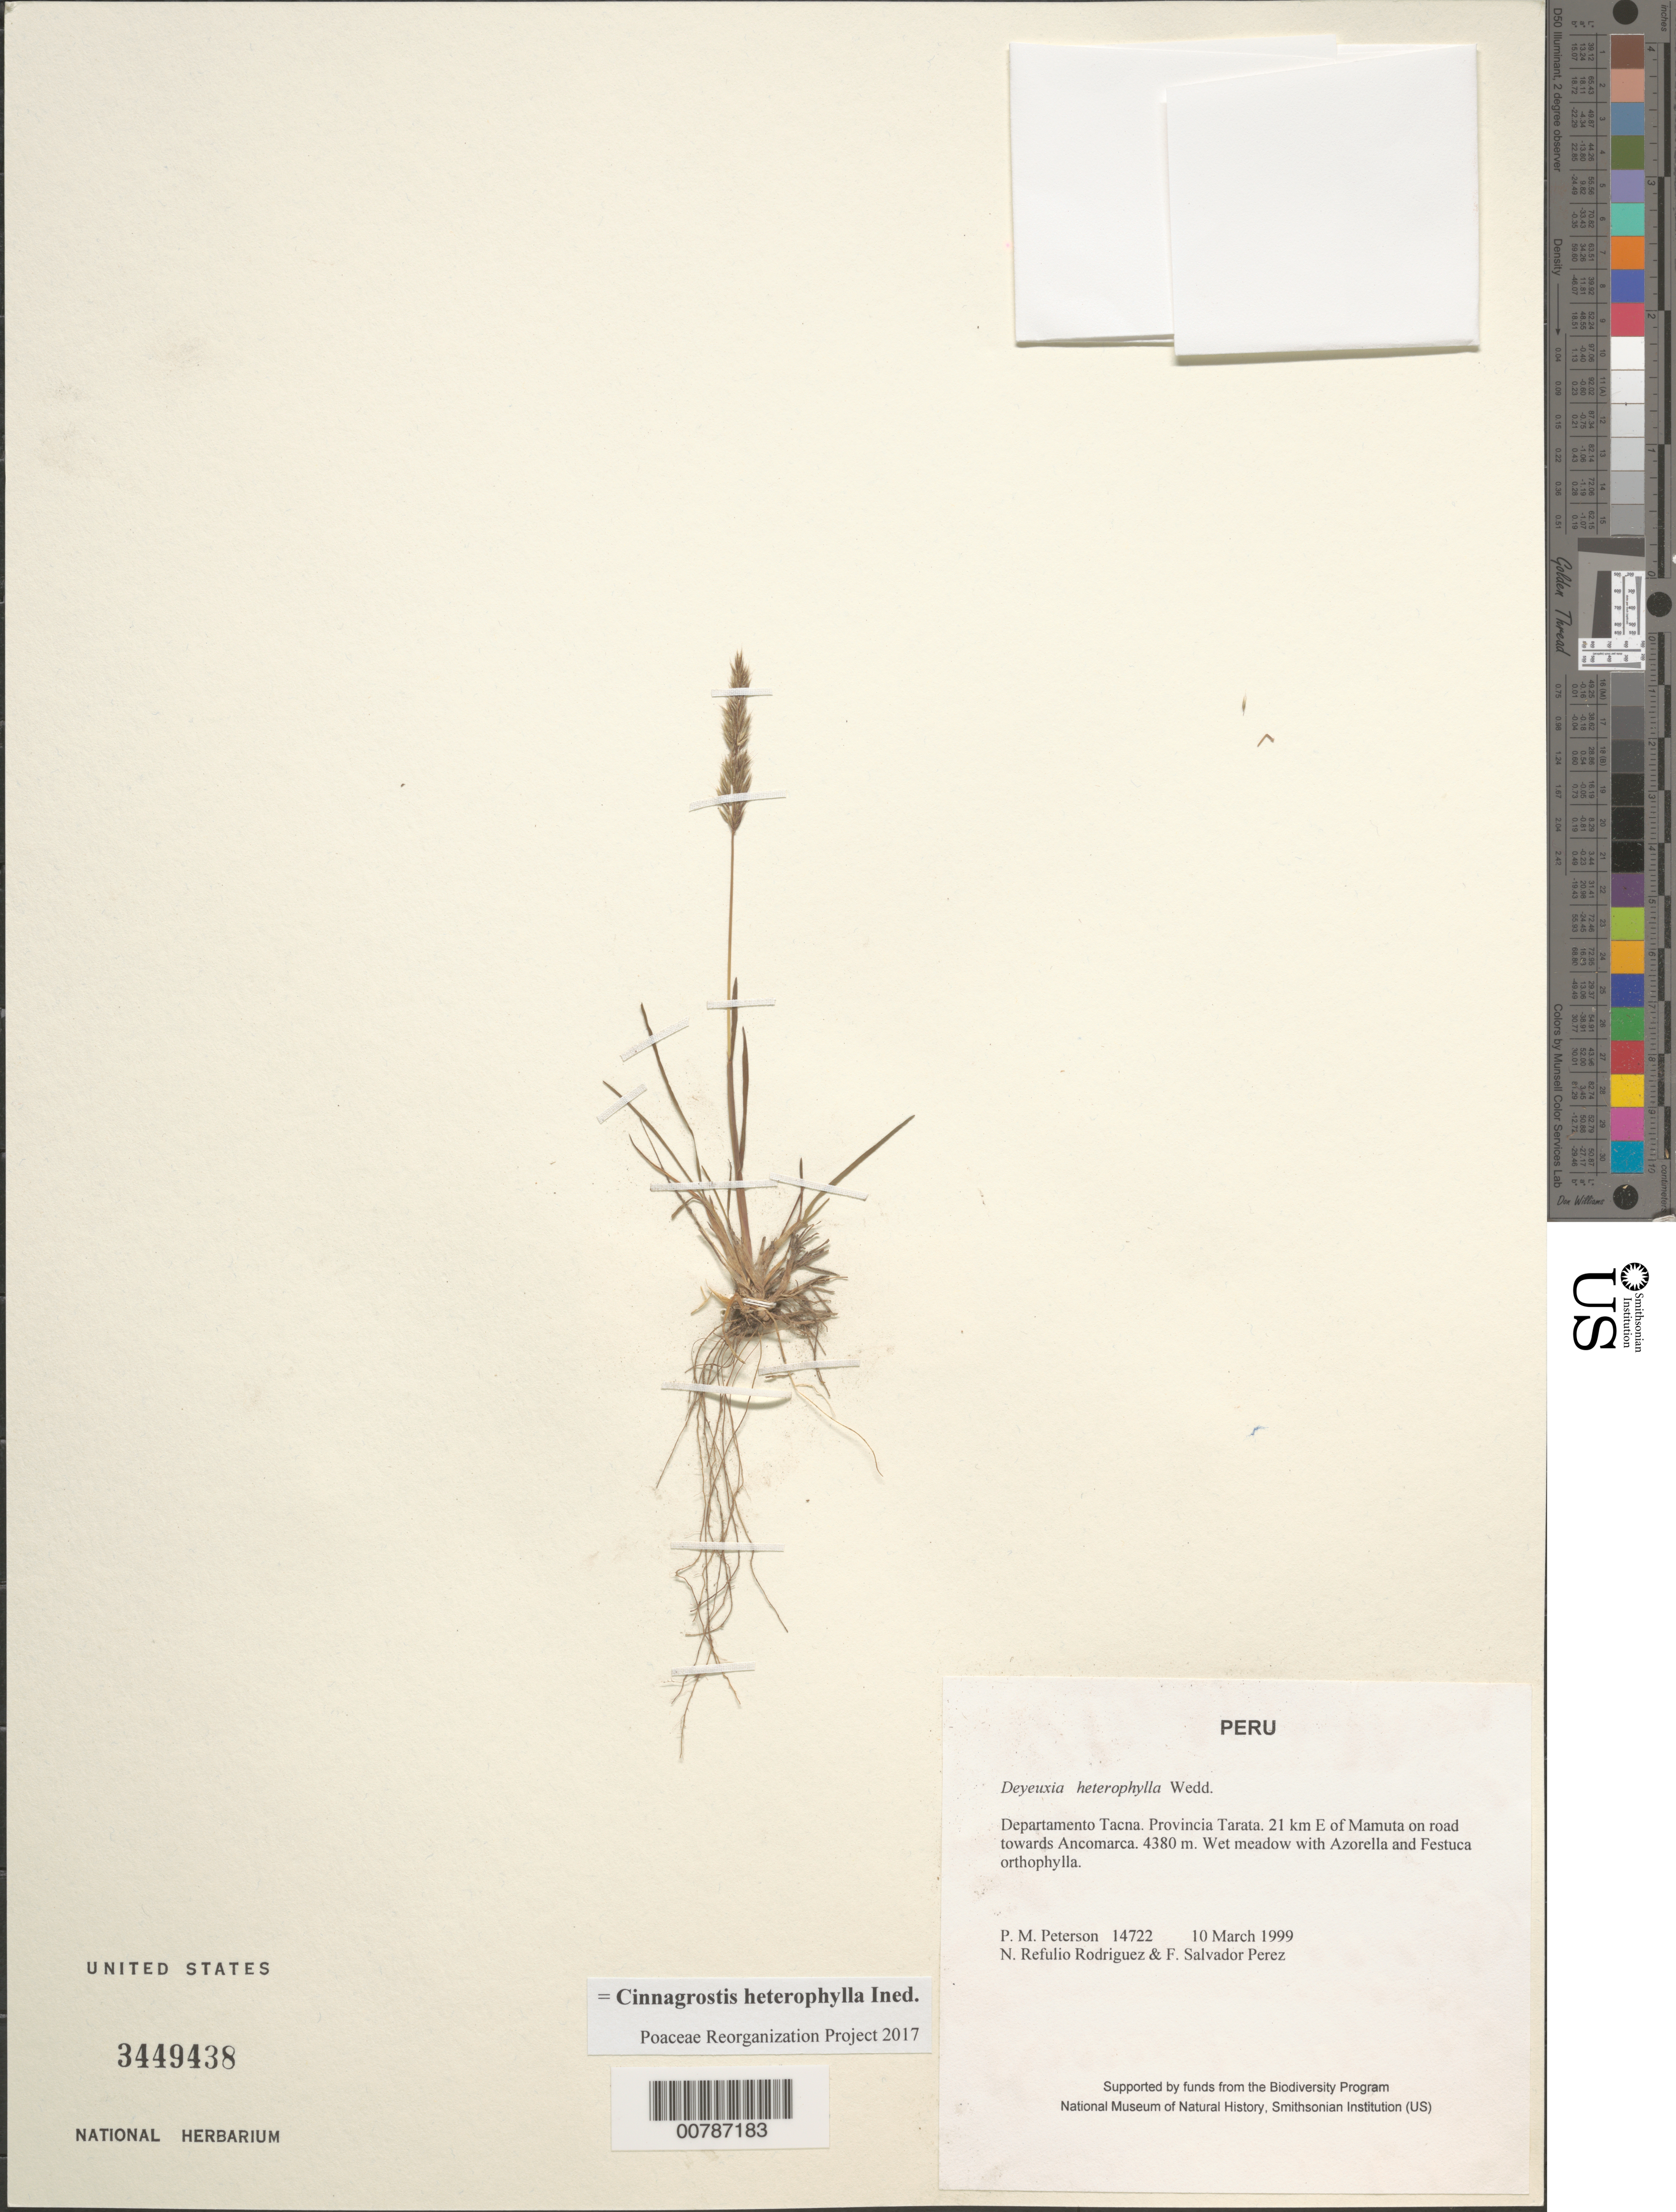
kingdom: Plantae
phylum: Tracheophyta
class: Liliopsida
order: Poales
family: Poaceae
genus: Cinnagrostis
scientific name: Cinnagrostis heterophylla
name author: (Wedd.) P.M. Peterson et al.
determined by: Poaceae Reorganization Project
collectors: P. M. Peterson, N. Refulio-Rodríguez & F. Salvador Perez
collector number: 14722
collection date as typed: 10 Mar 1999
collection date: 1999-03-10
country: Peru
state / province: Tacna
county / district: Tarata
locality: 21 km E of Mamuta on road towards Ancomarca.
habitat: Wet meadow with Azorella and Festuca orthophylla.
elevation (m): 4380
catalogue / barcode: US 3449438